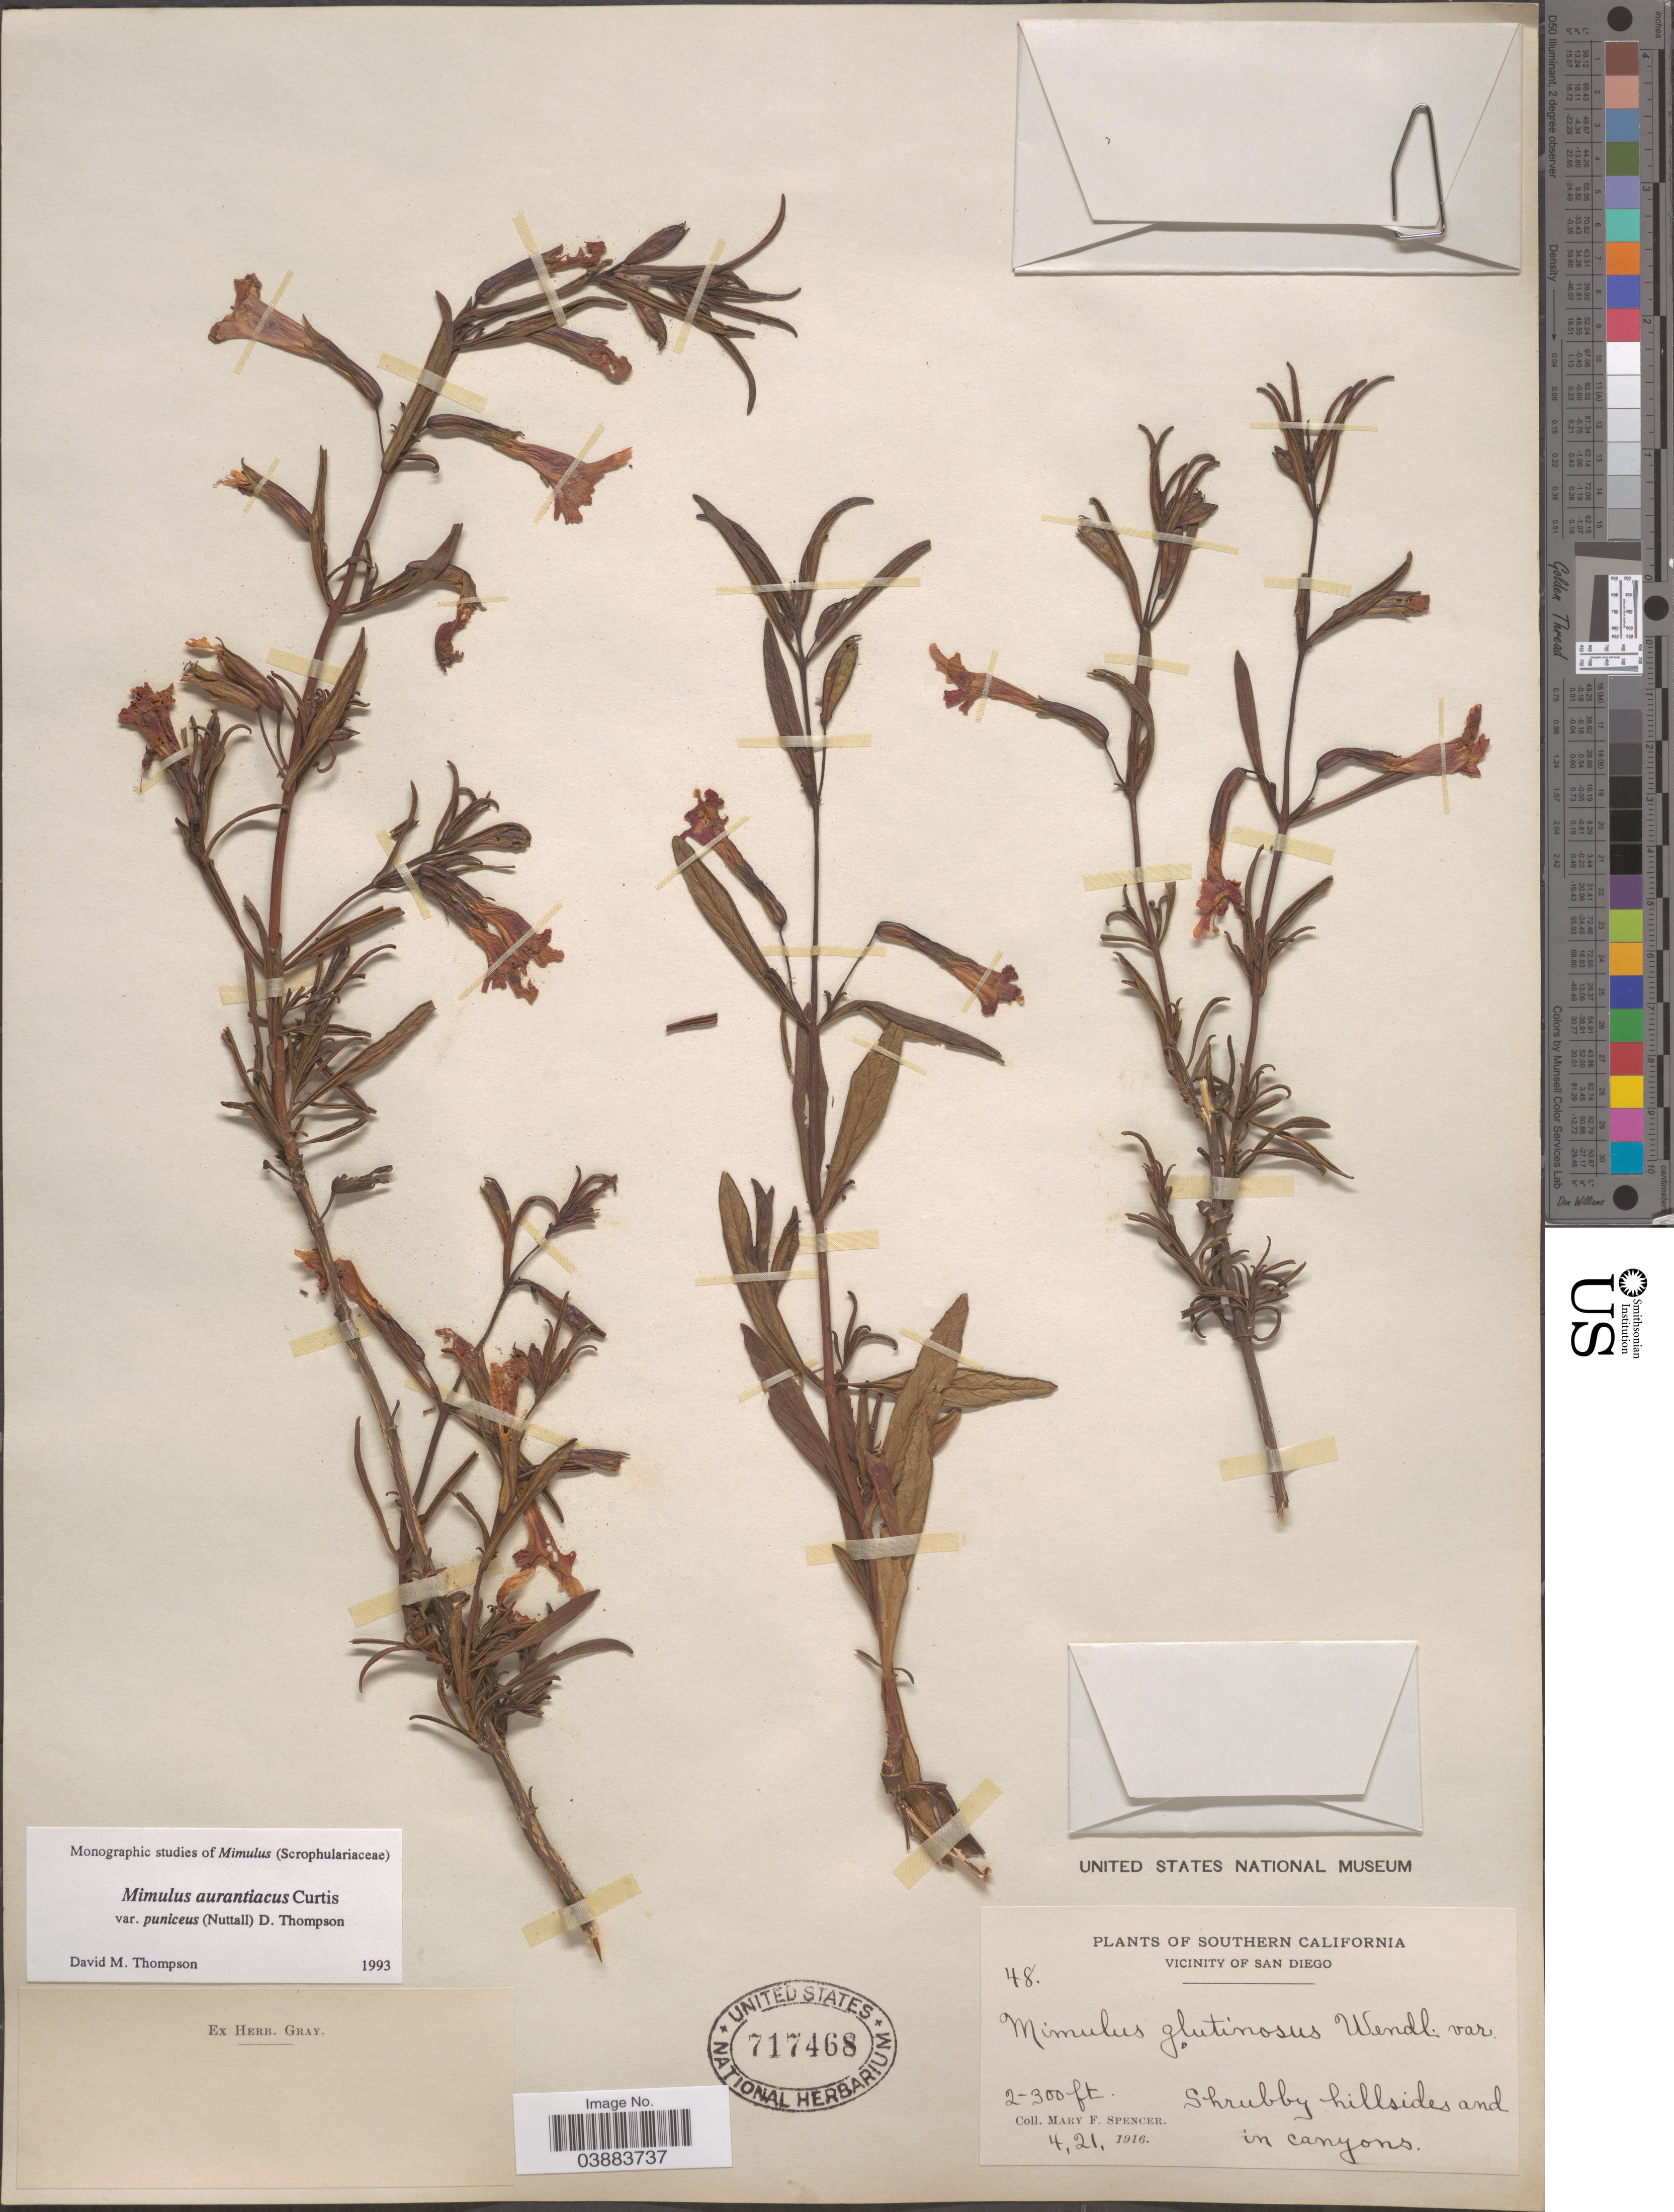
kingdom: Plantae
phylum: Tracheophyta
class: Magnoliopsida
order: Lamiales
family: Phrymaceae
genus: Diplacus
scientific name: Diplacus aurantiacus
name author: (Curtis) Jeps.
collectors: M. Spencer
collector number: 48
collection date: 1916-04-21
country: United States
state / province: California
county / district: San Diego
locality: Southern California. Vicinity of San Diego.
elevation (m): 61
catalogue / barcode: US 717468